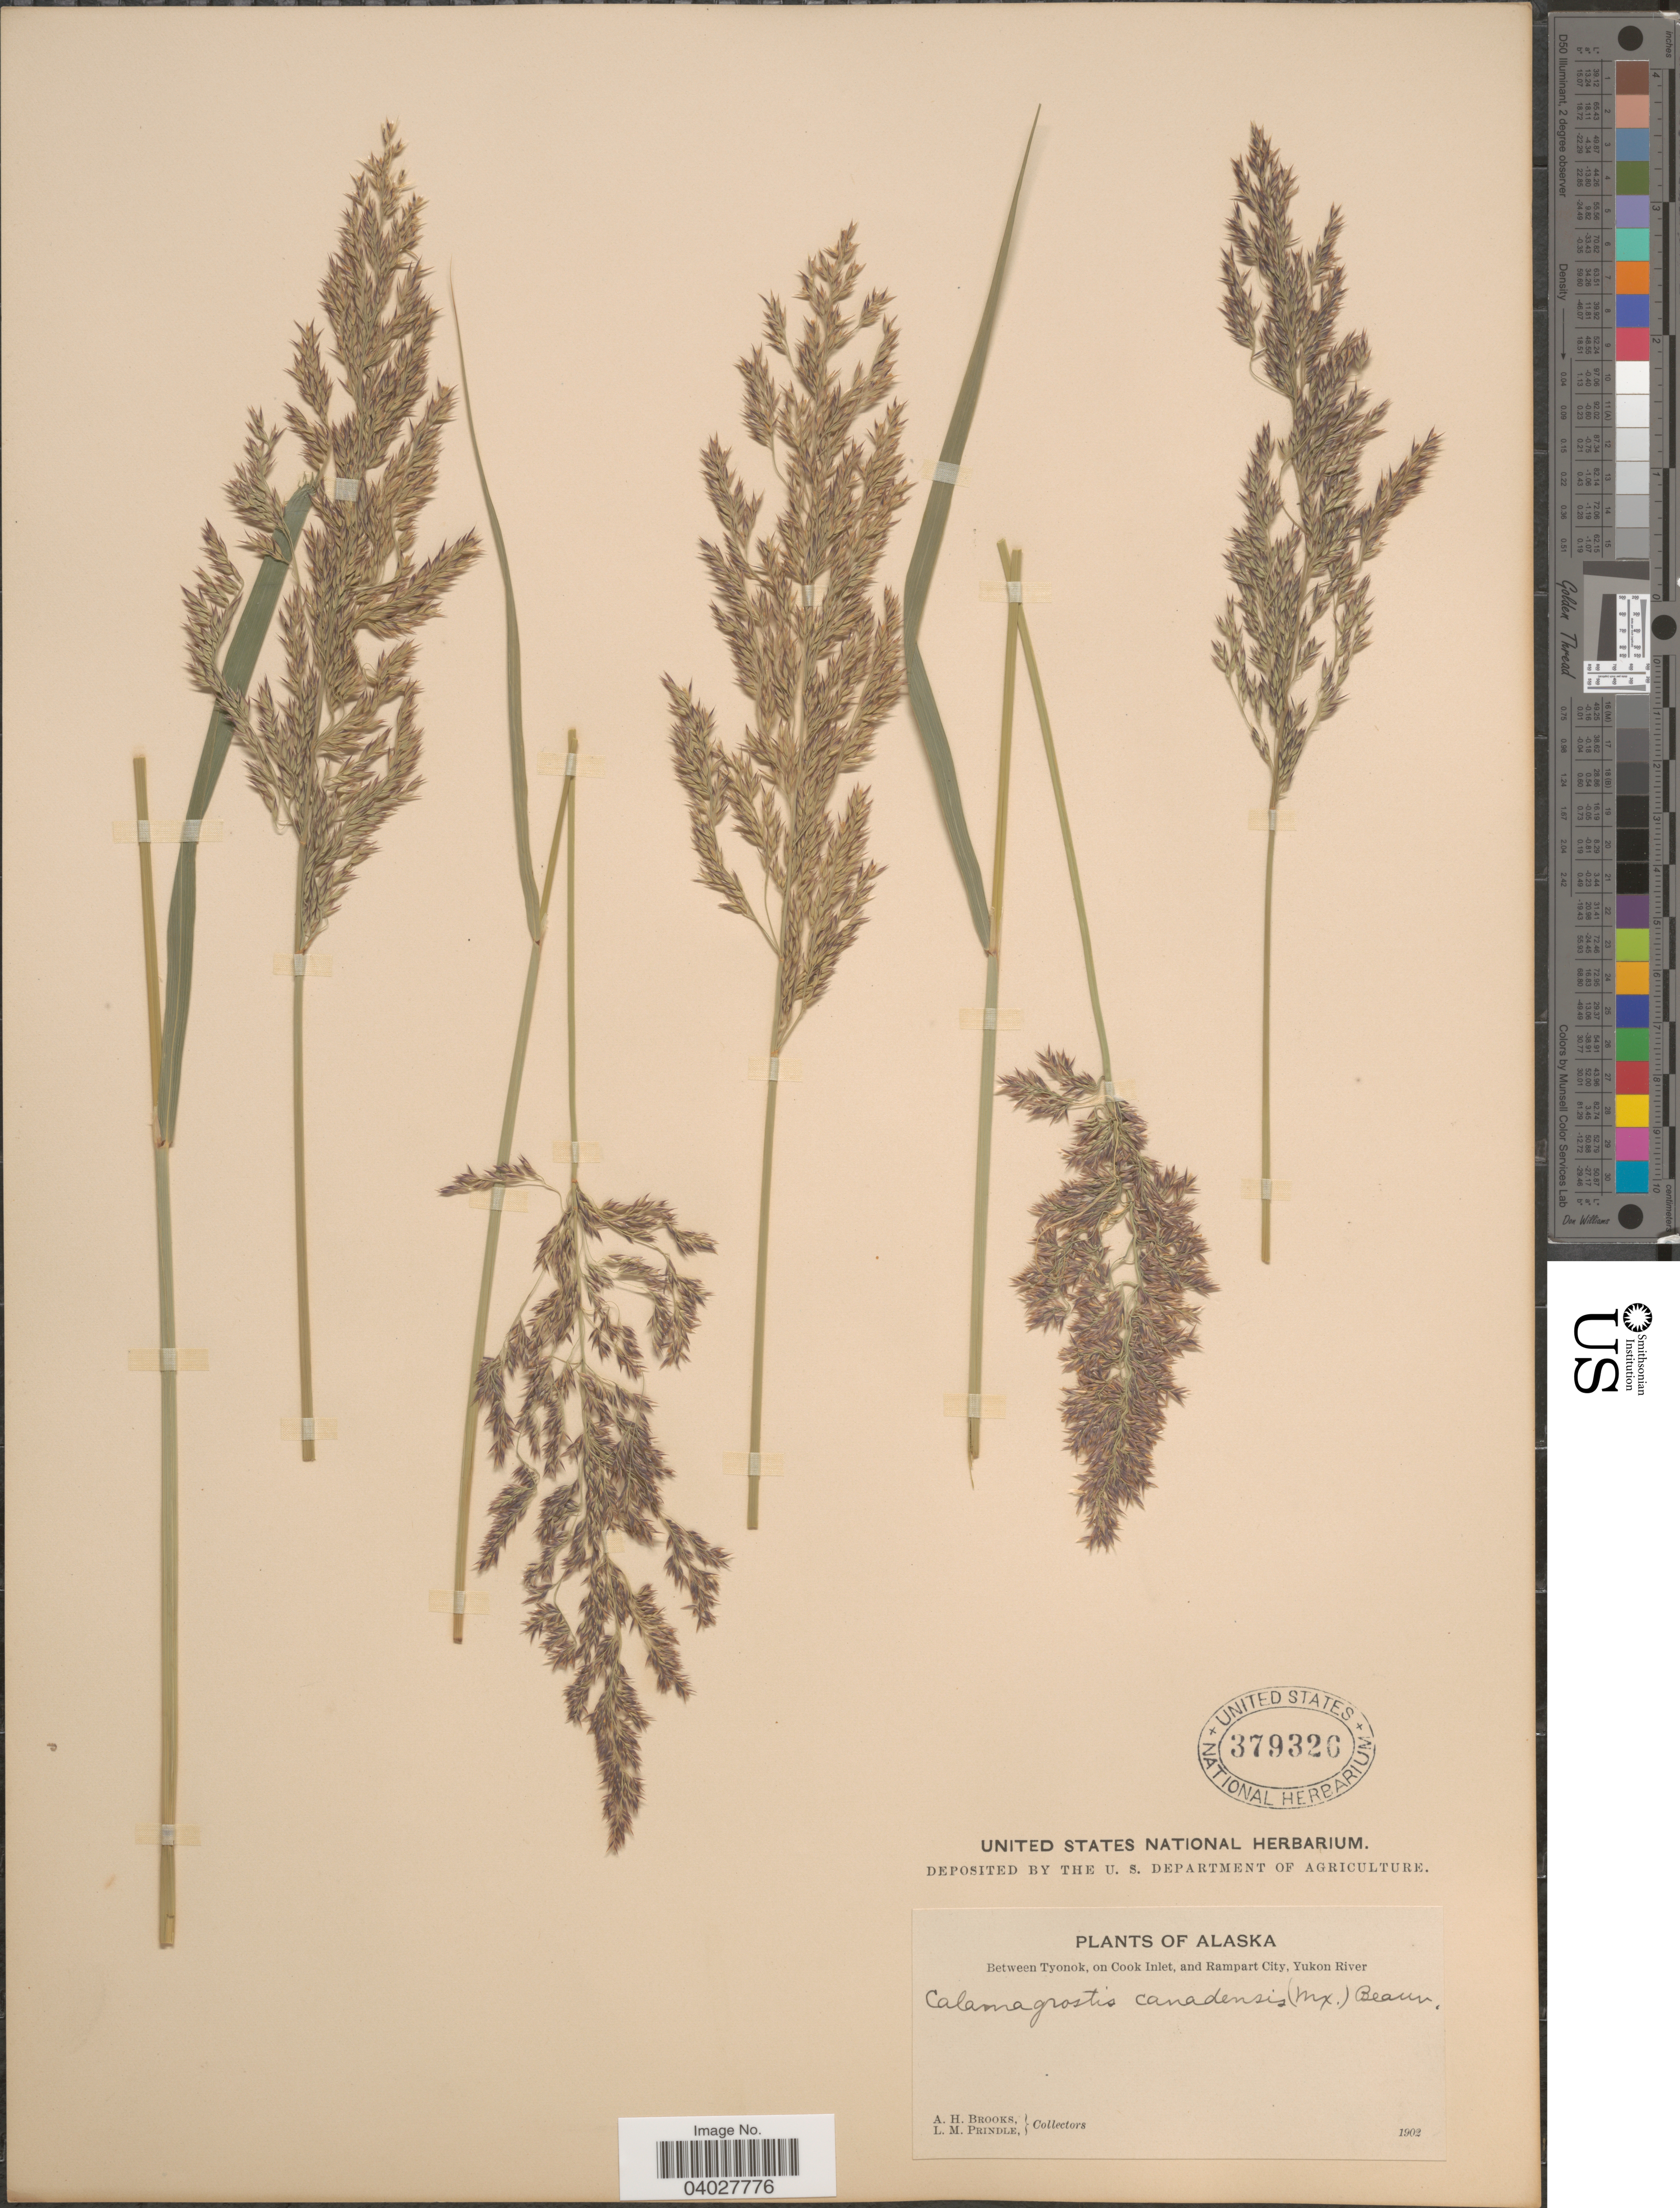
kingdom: Plantae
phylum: Tracheophyta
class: Liliopsida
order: Poales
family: Poaceae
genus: Calamagrostis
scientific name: Calamagrostis canadensis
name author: (Michx.) P. Beauv.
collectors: A. Brooks & L. Prindle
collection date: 1902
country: United States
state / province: Alaska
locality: Between Tyonok, on Cook Inlet, and Rampart City, Yukon River.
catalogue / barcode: US 379326